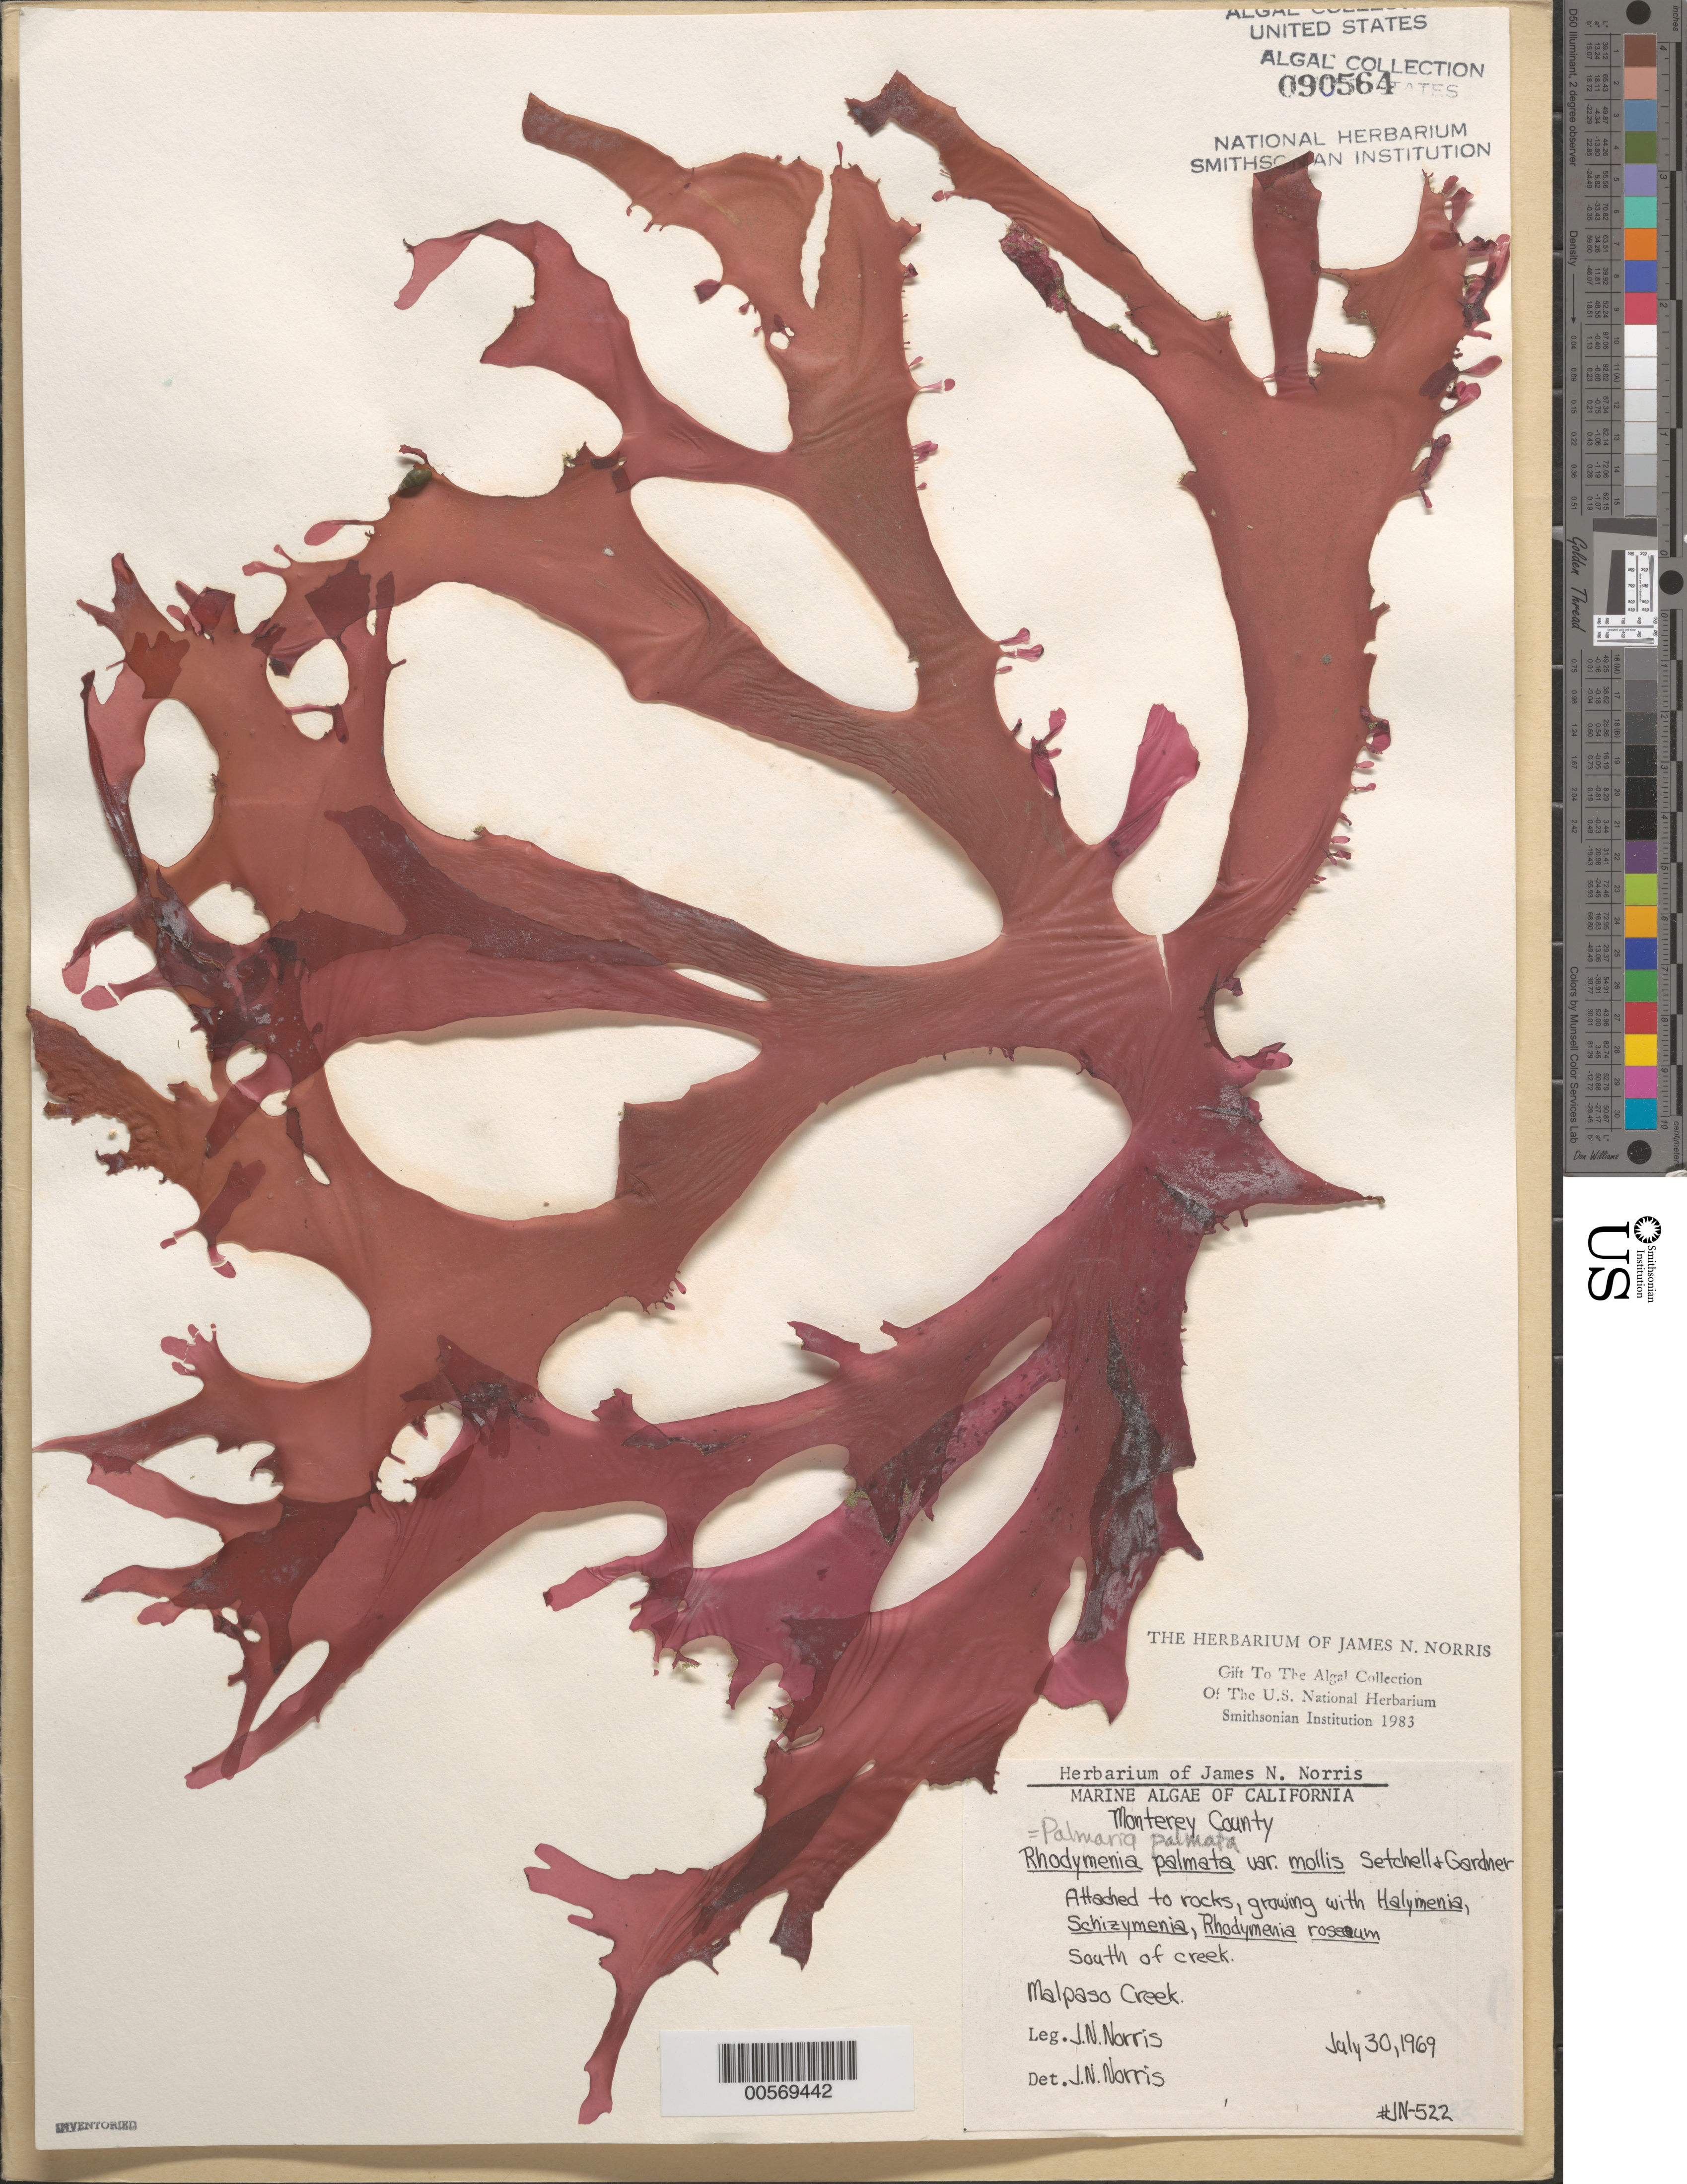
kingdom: Plantae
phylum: Rhodophyta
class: Florideophyceae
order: Palmariales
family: Palmariaceae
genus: Palmaria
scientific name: Palmaria palmata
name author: (L.) F. Weber & D. Mohr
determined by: Norris, James N.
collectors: J. N. Norris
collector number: JN-522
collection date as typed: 30 Jul 1969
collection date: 1969-07-30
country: United States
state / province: California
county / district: Monterey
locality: South of Malpaso Creek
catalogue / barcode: US 90564